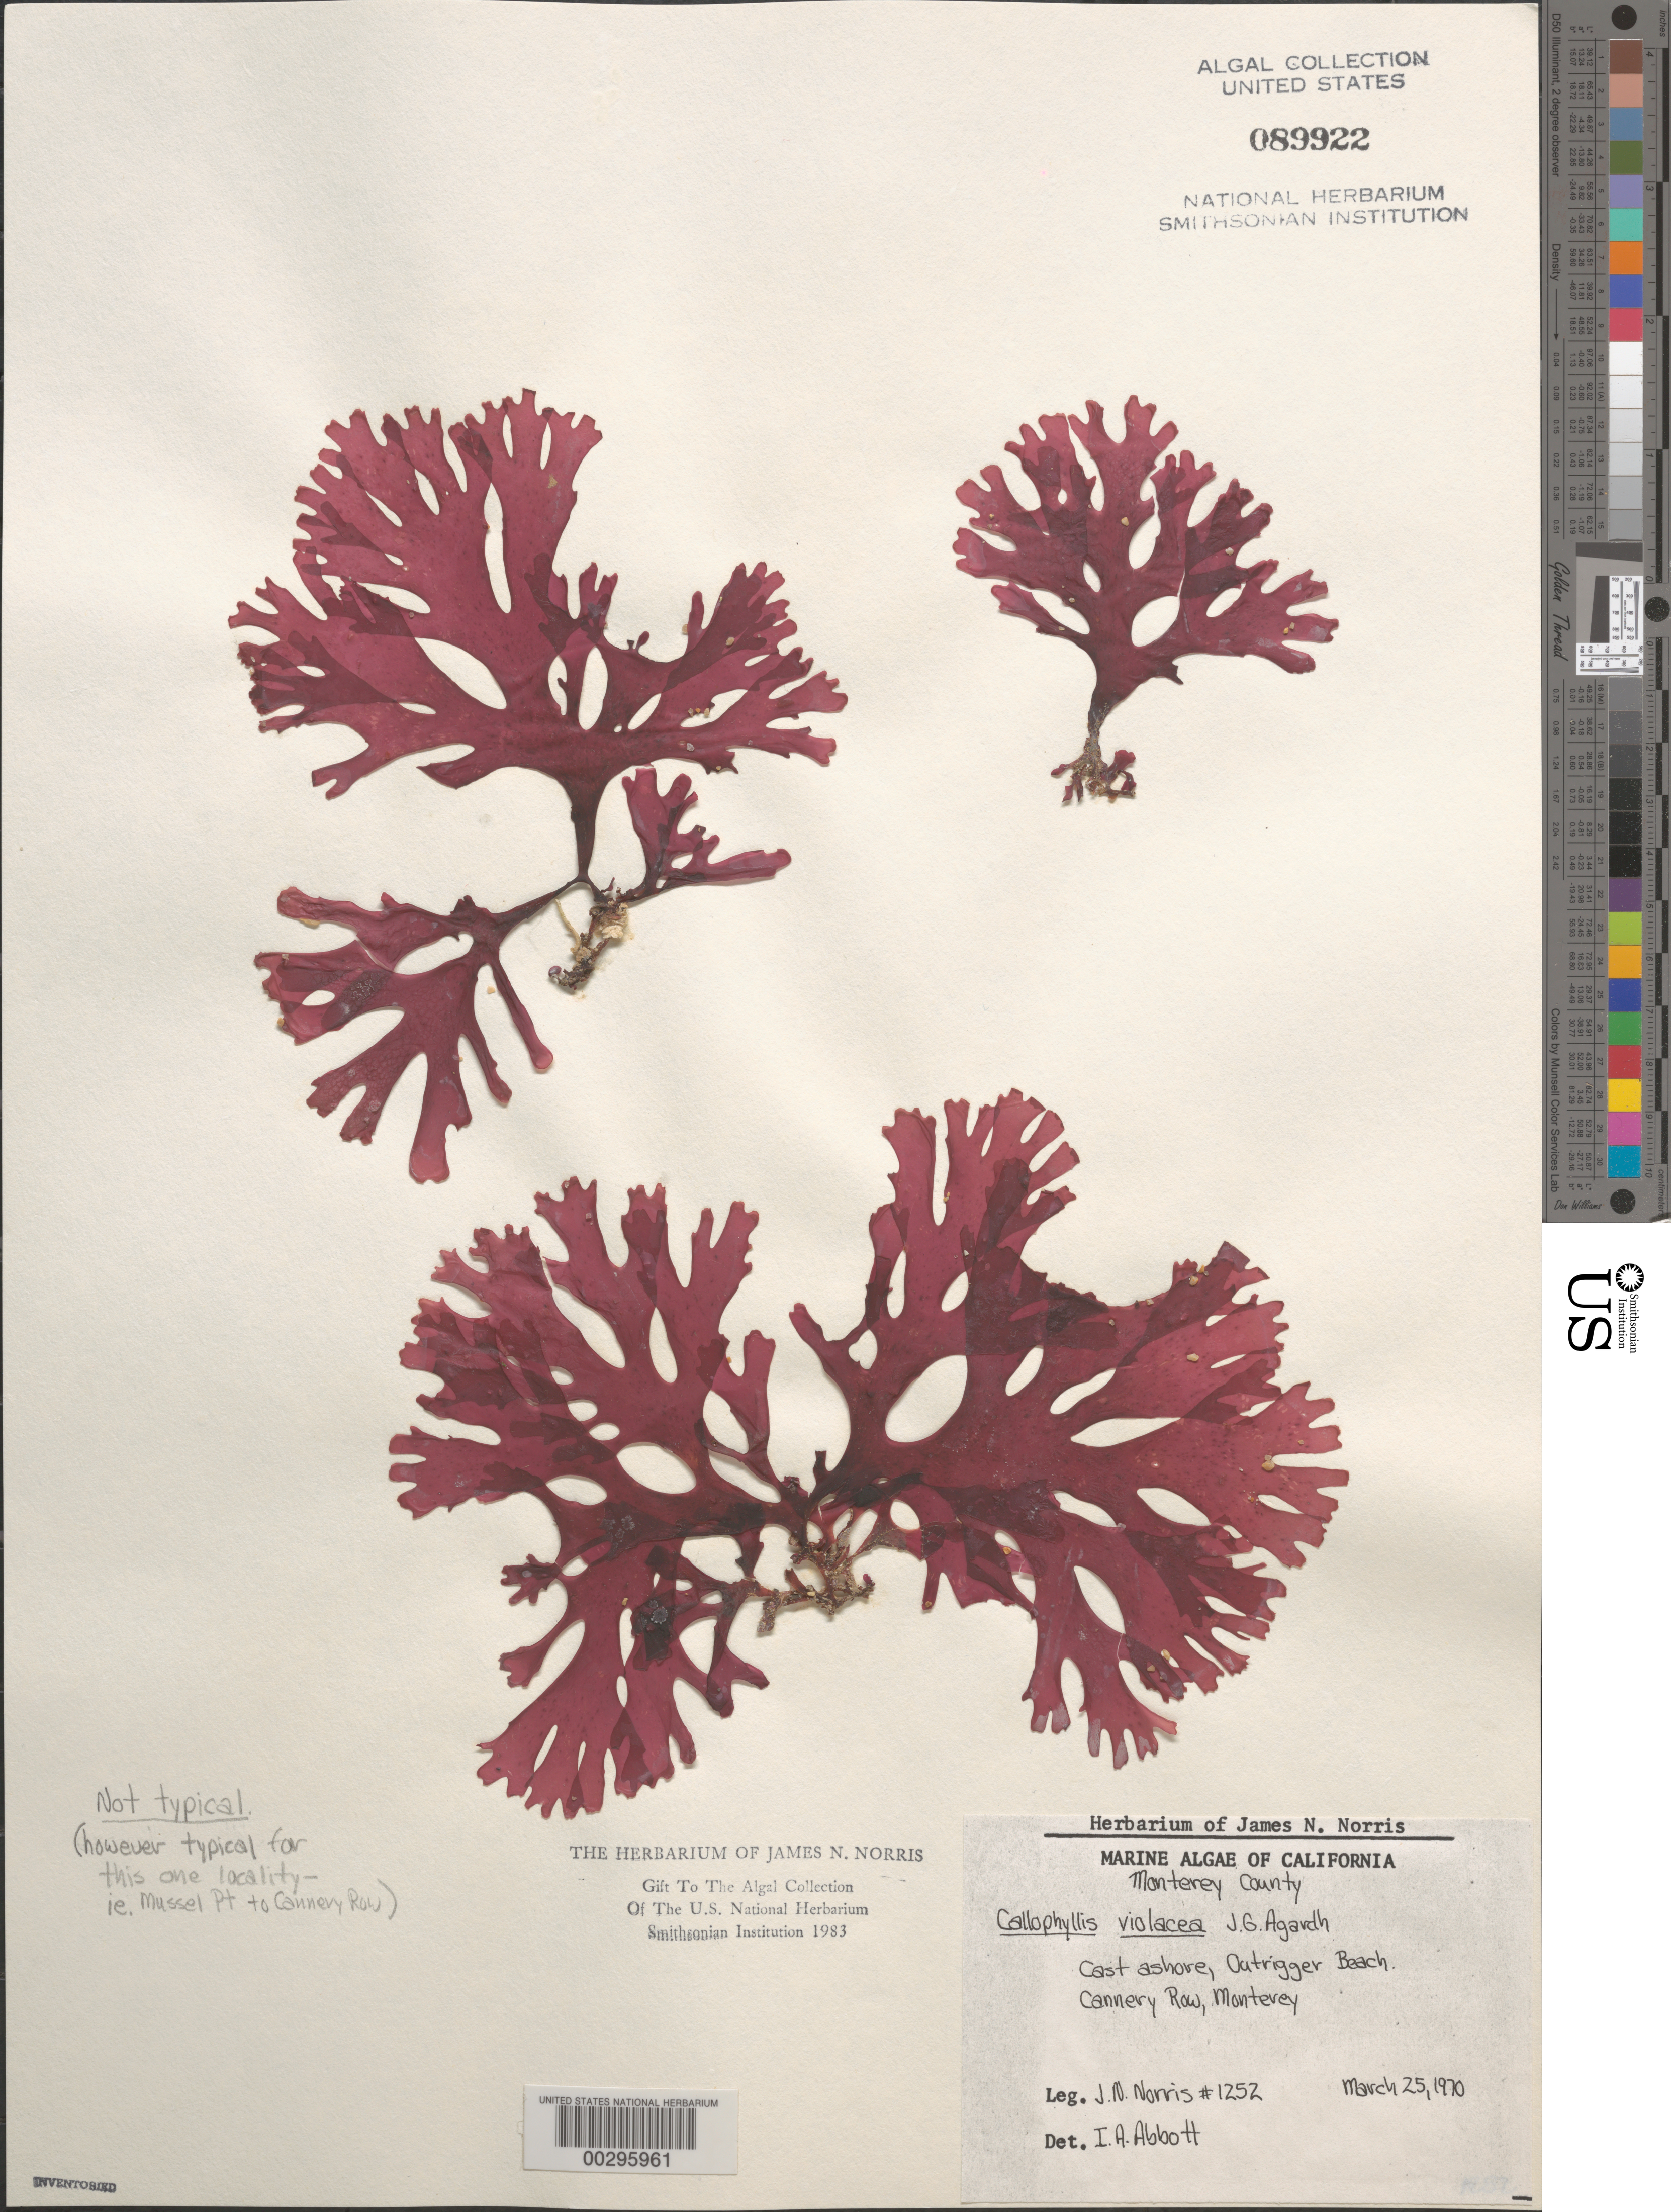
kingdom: Plantae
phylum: Rhodophyta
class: Florideophyceae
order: Gigartinales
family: Kallymeniaceae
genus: Callophyllis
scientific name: Callophyllis violacea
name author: J. Agardh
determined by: Abbott, Isabella A.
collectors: J. N. Norris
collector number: JN-1252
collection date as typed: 25 Mar 1970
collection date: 1970-03-25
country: United States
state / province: California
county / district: Monterey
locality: Outrigger Beach, Cannery Row, Monterey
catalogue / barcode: US 89922